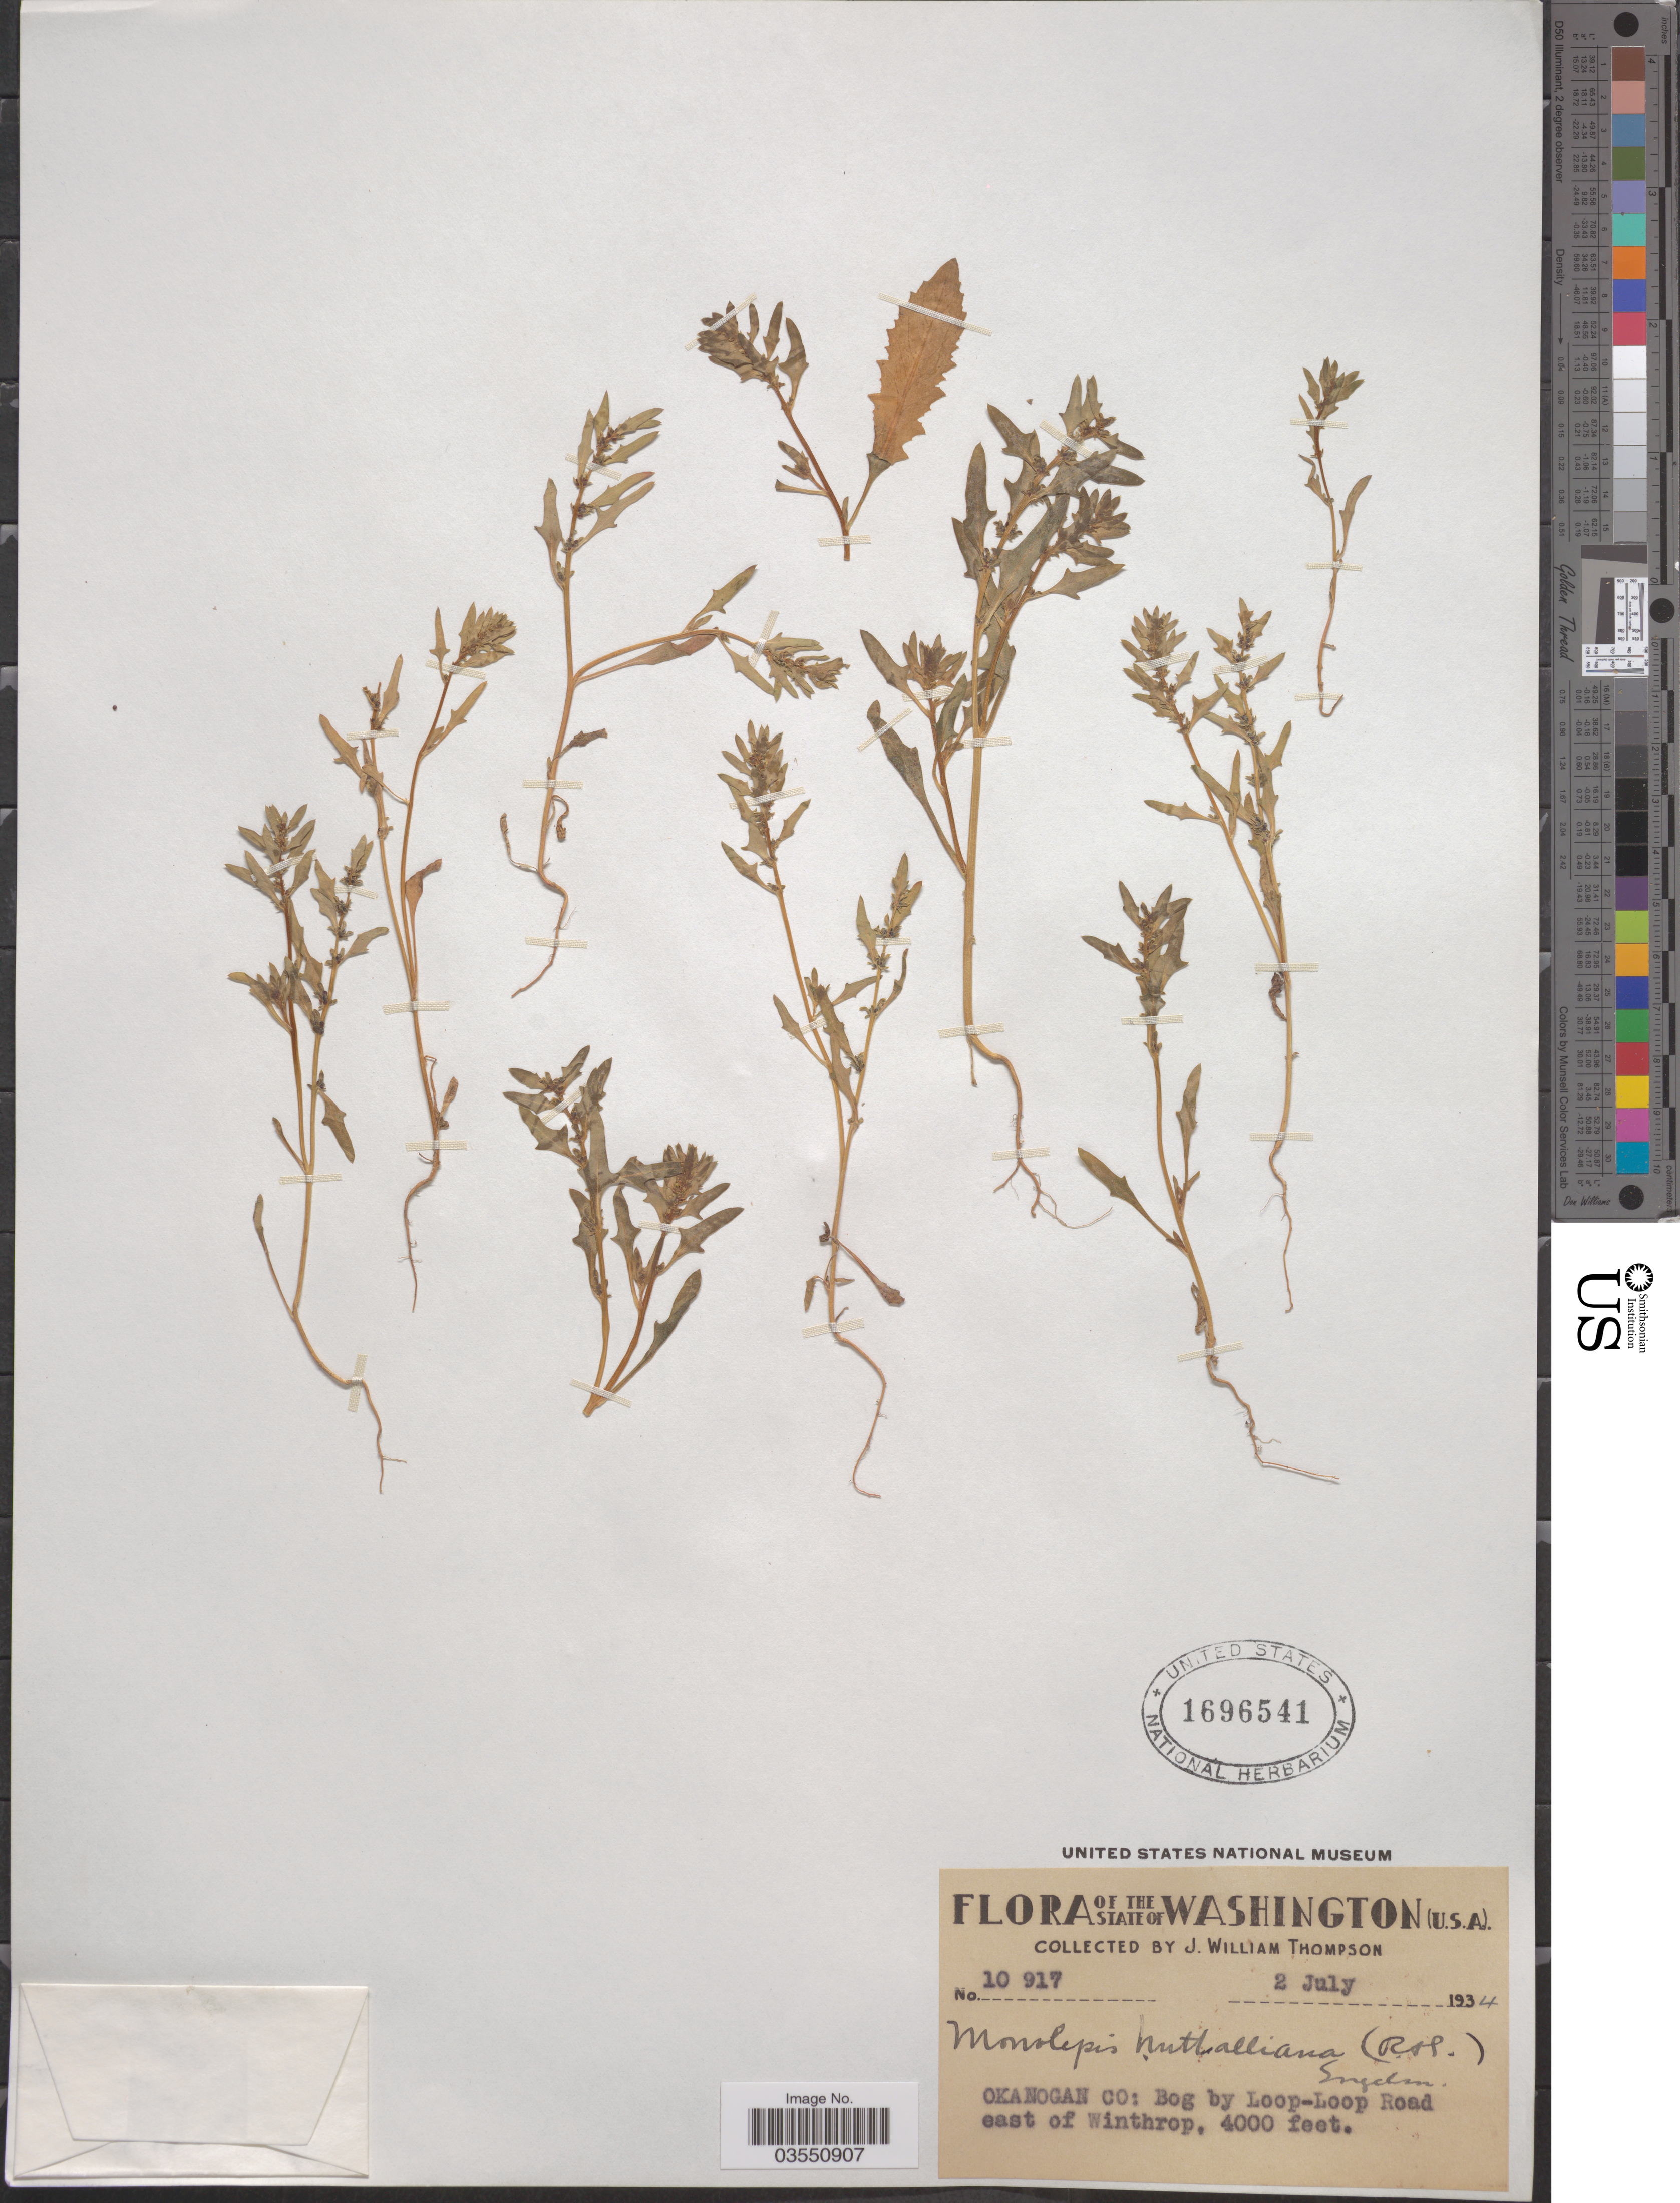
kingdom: Plantae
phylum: Tracheophyta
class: Magnoliopsida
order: Caryophyllales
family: Amaranthaceae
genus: Blitum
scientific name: Blitum nuttallianum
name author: Schult.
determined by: U.S. National Herbarium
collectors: J. W. Thompson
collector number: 10917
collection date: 1934-07-02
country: United States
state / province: Washington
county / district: Okanogan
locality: Okanogan Co: Bog by Loop-Loop Road east of Winthrop.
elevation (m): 1219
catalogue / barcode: US 1696541